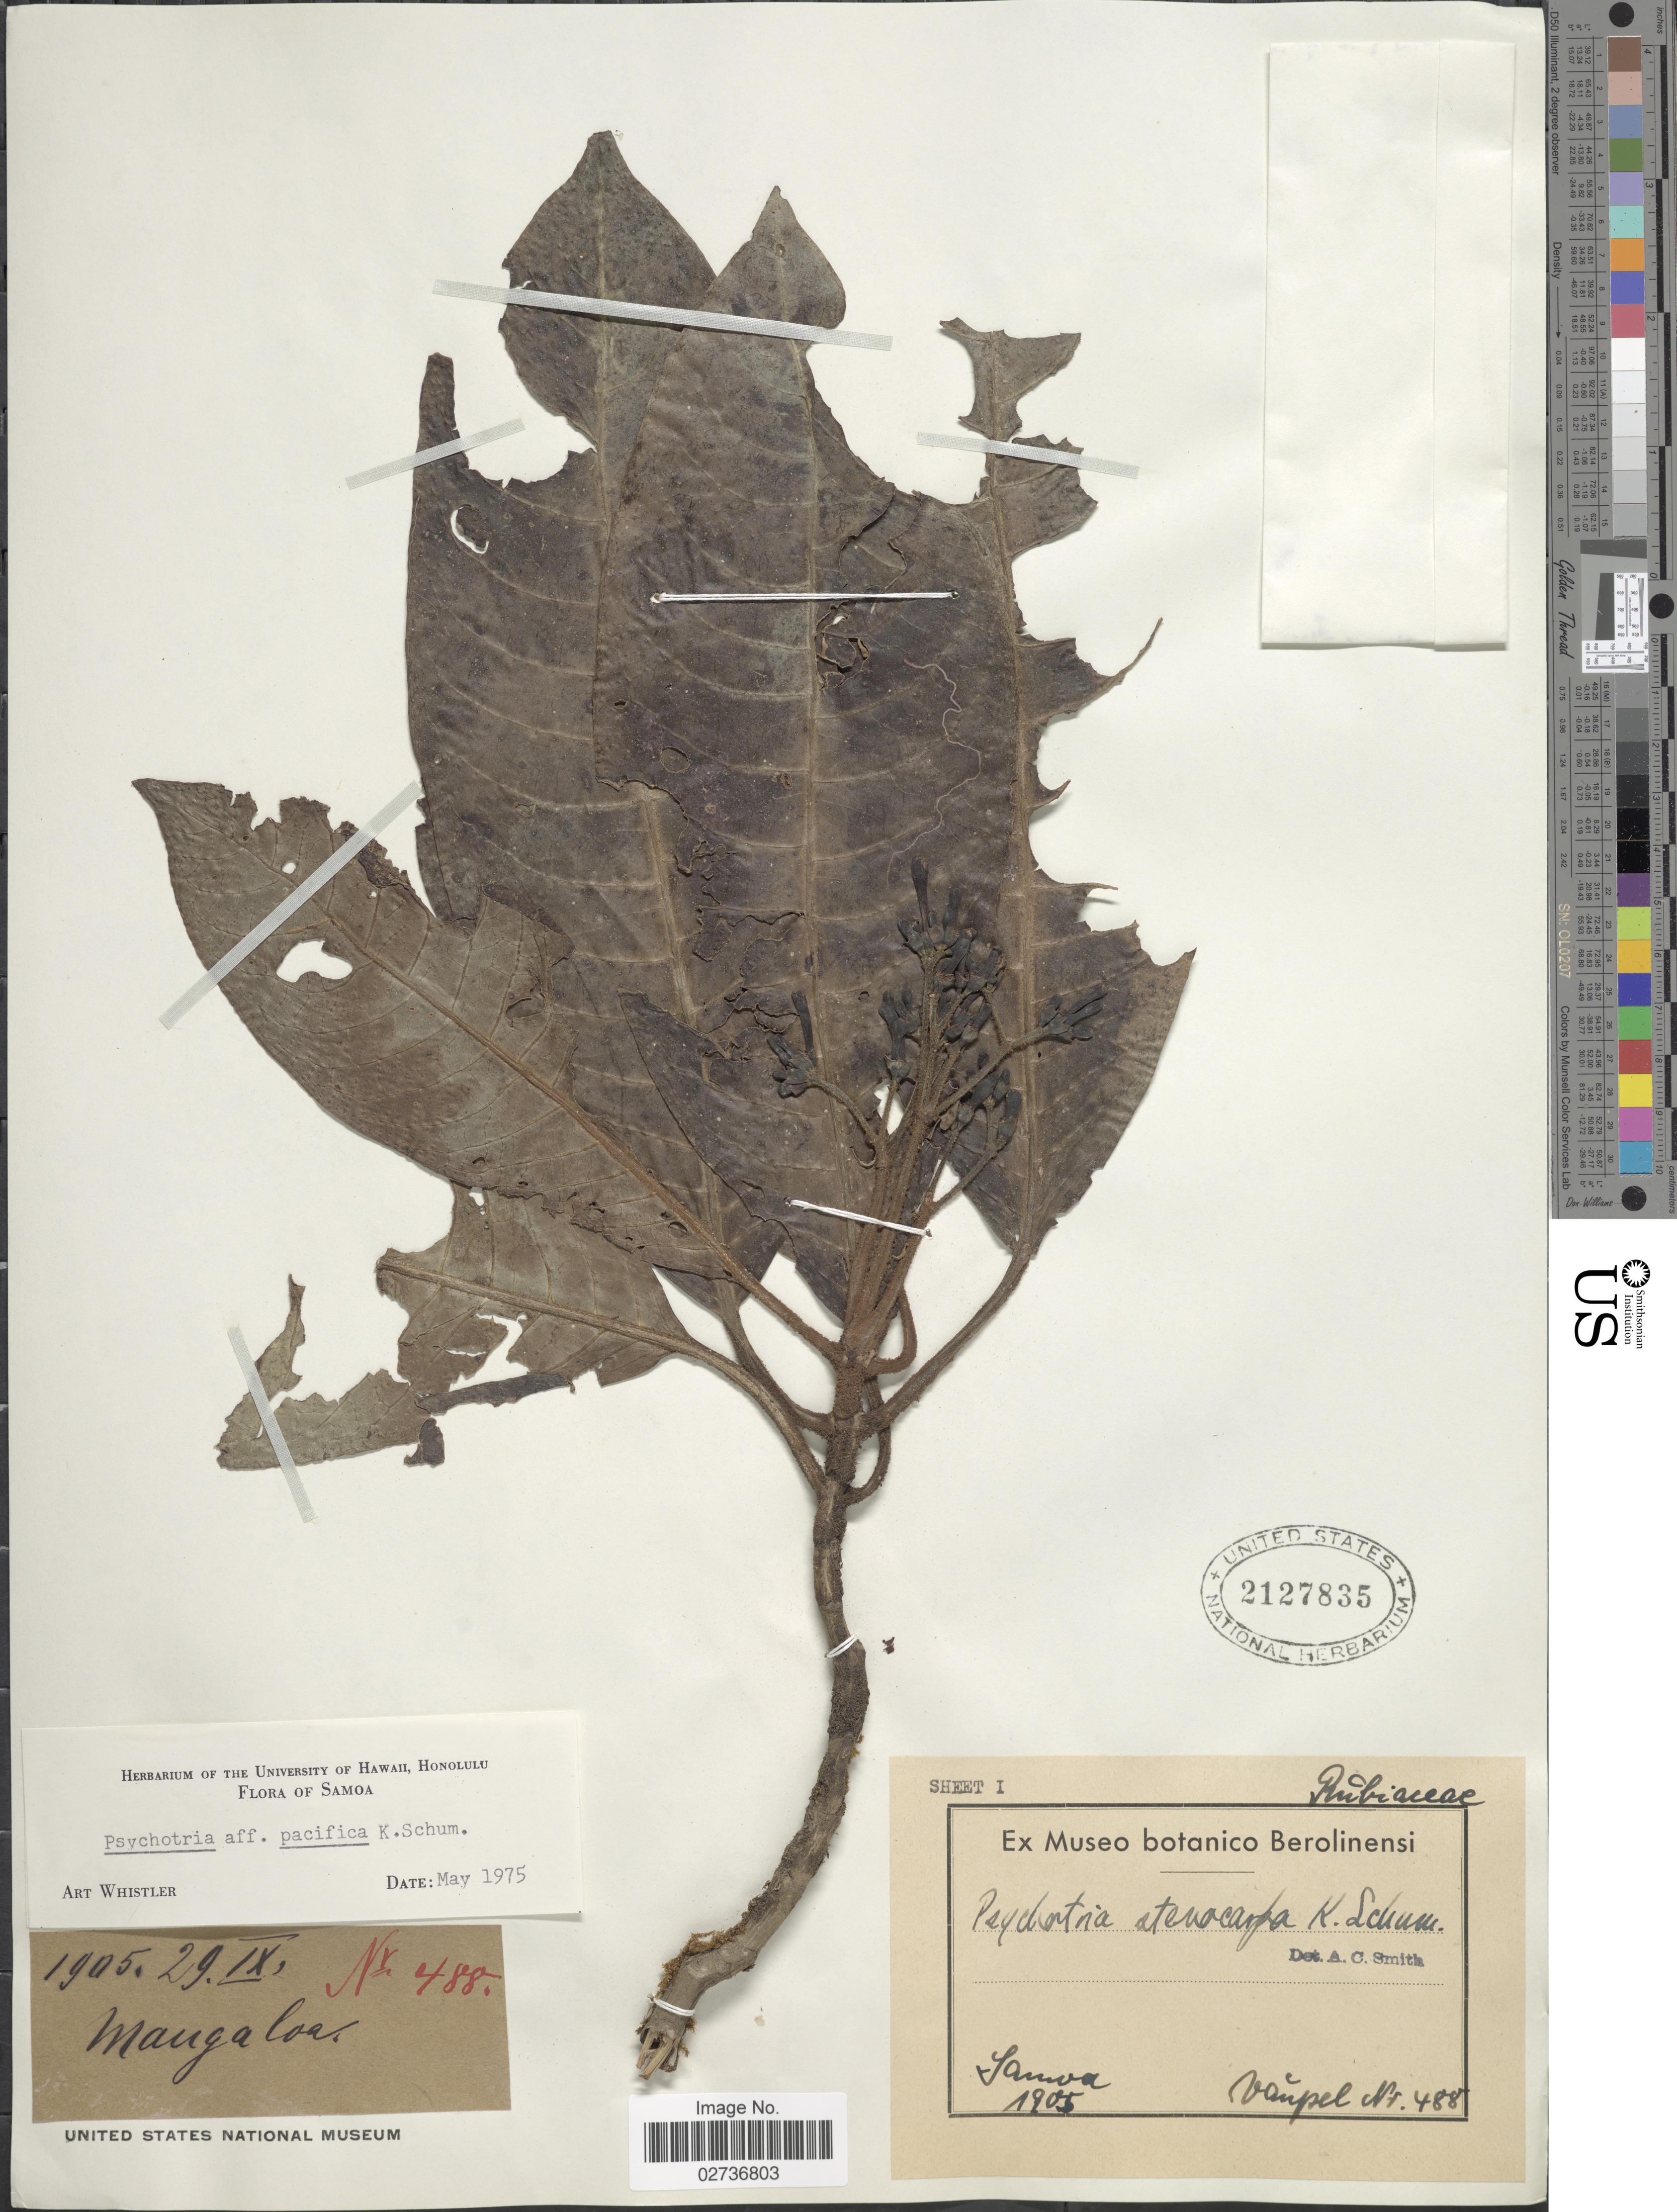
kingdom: Plantae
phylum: Tracheophyta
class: Magnoliopsida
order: Gentianales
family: Rubiaceae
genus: Psychotria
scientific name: Psychotria pacifica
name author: K. Schum.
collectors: Vaupel, --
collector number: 488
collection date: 1905-11-29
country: Samoa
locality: Maugaloa, Samoa.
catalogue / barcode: US 2127835